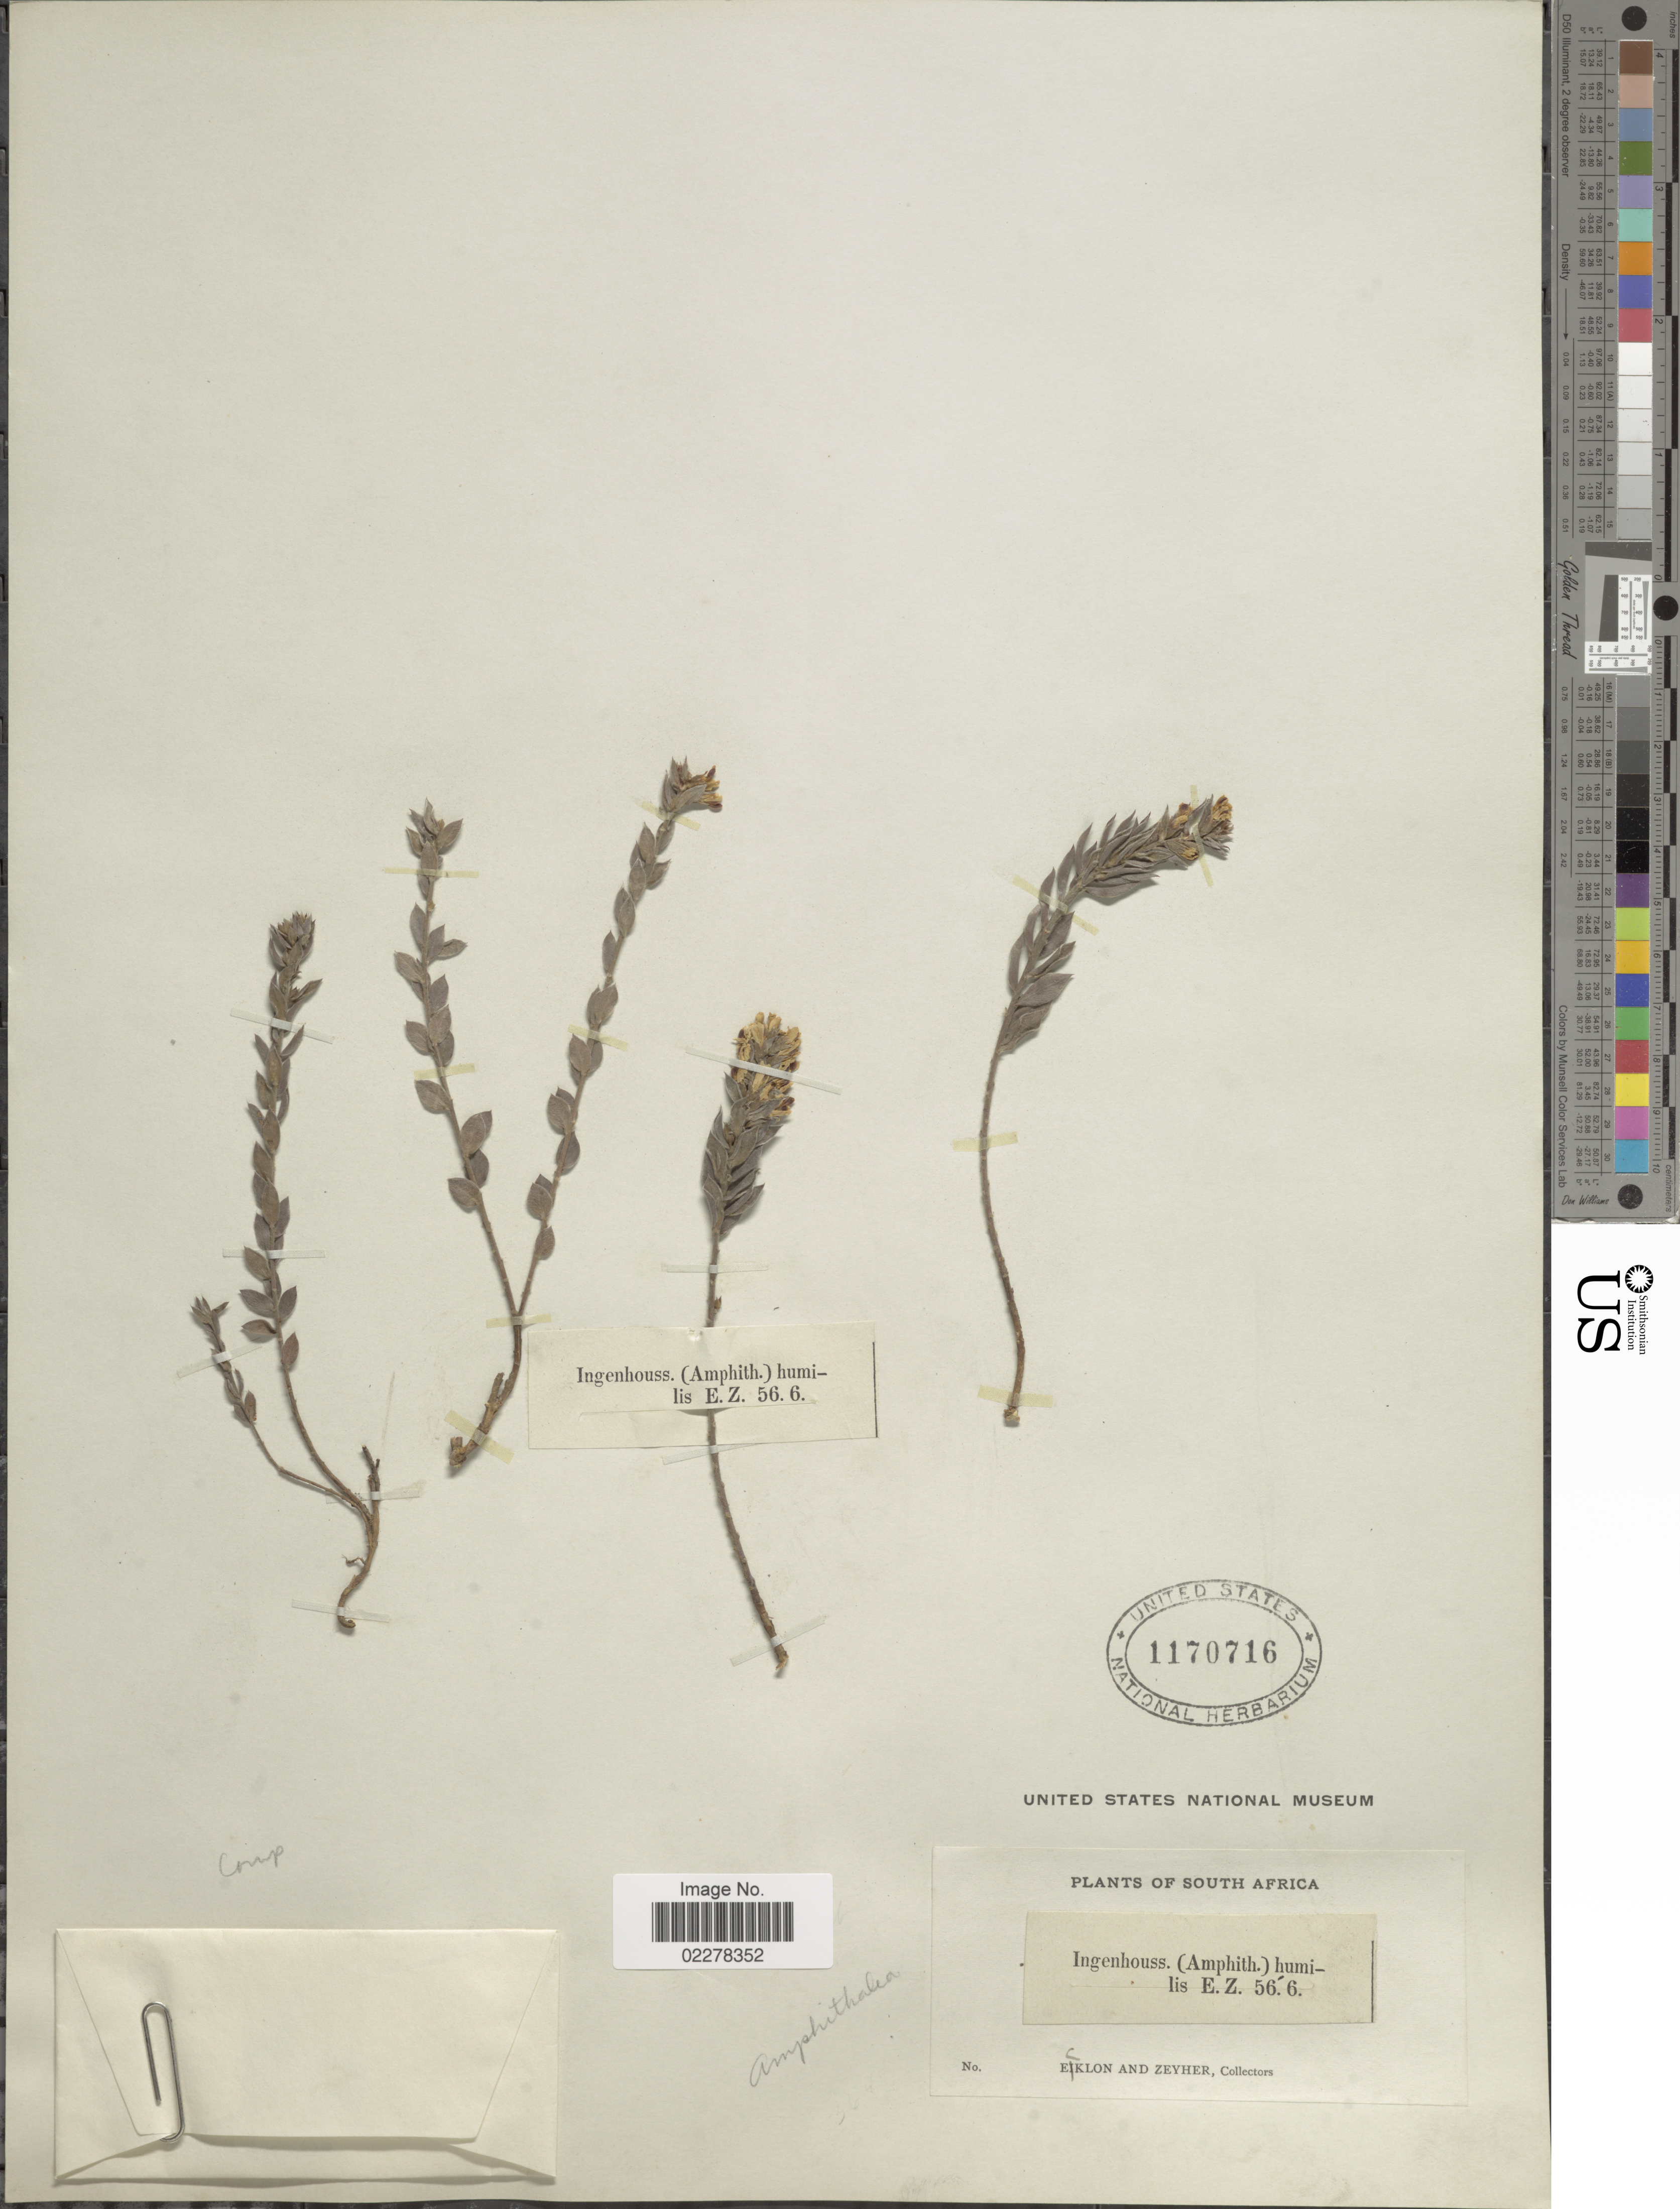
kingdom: Plantae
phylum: Tracheophyta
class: Magnoliopsida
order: Fabales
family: Fabaceae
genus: Amphithalea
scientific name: Amphithalea humilis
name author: Eckl. & Zeyh.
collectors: -. Ecklon & -. Zeyher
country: South Africa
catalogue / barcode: US 1170716